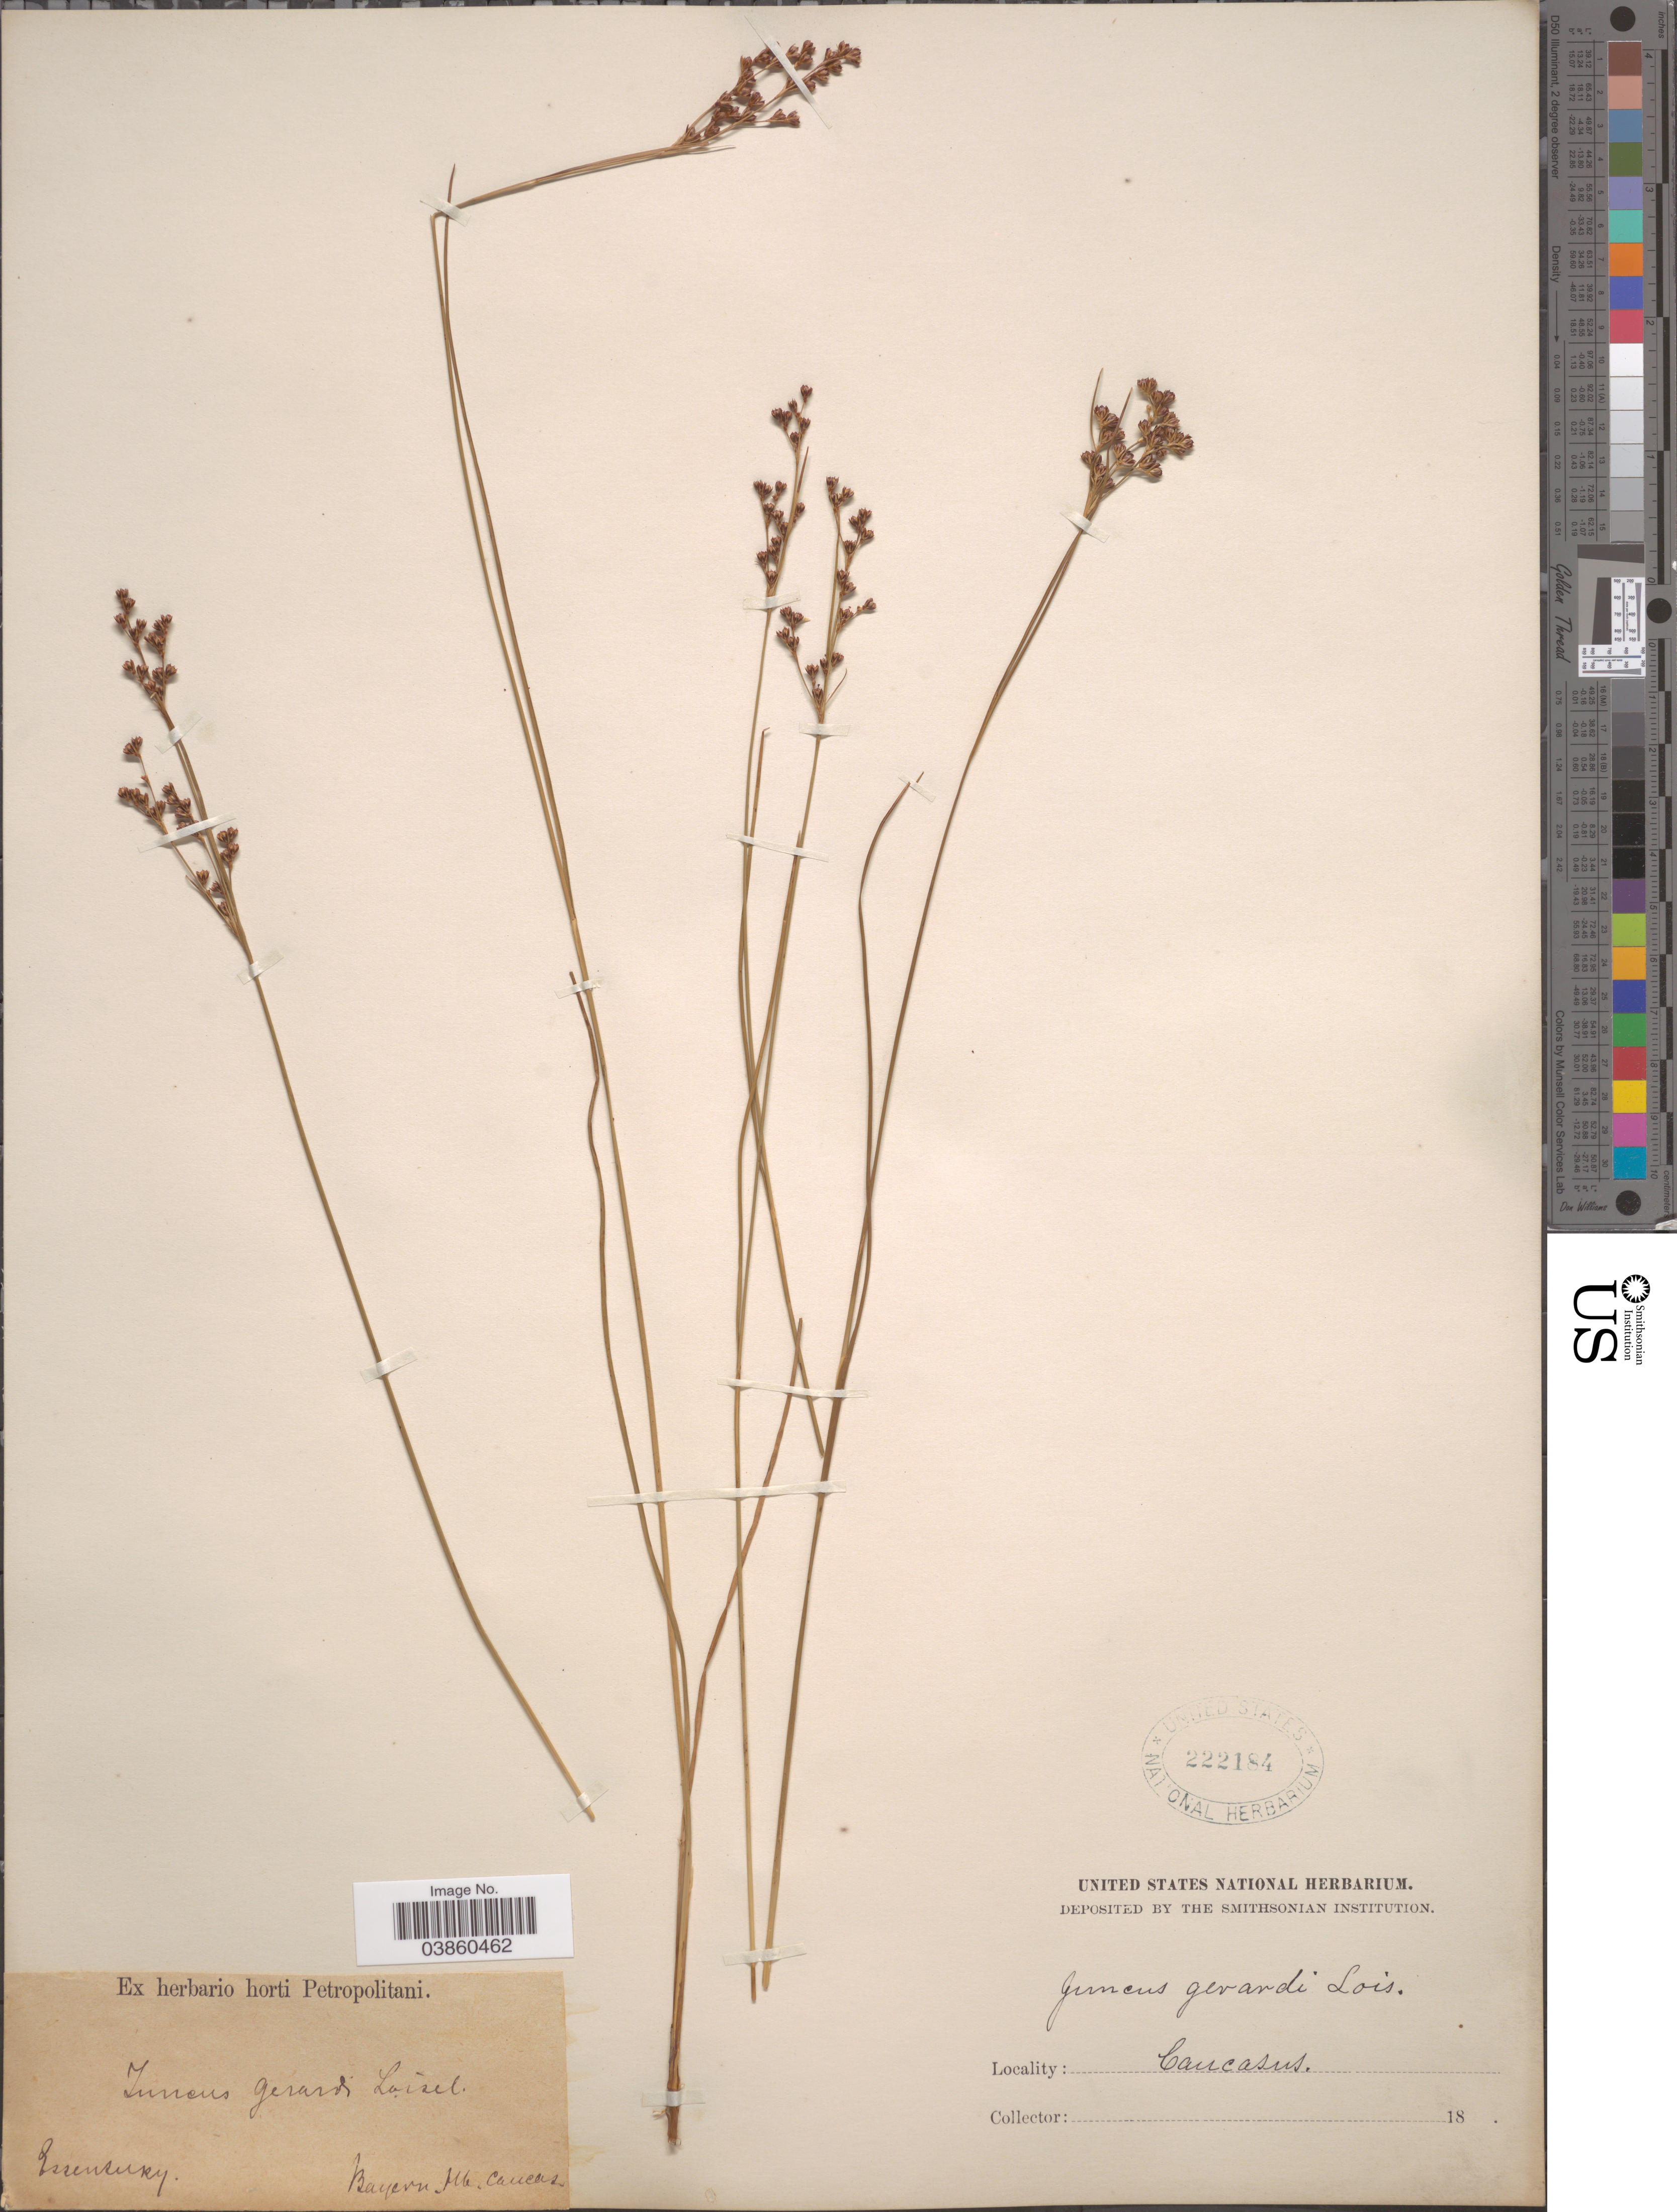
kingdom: Plantae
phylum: Tracheophyta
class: Liliopsida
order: Poales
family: Juncaceae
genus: Juncus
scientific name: Juncus gerardi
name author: Loisel.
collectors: ex herb. horti Petropolitani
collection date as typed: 18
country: Russian Federation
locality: Caucasus. Essentuky, Bayern Hb. Caucas.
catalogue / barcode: US 222184